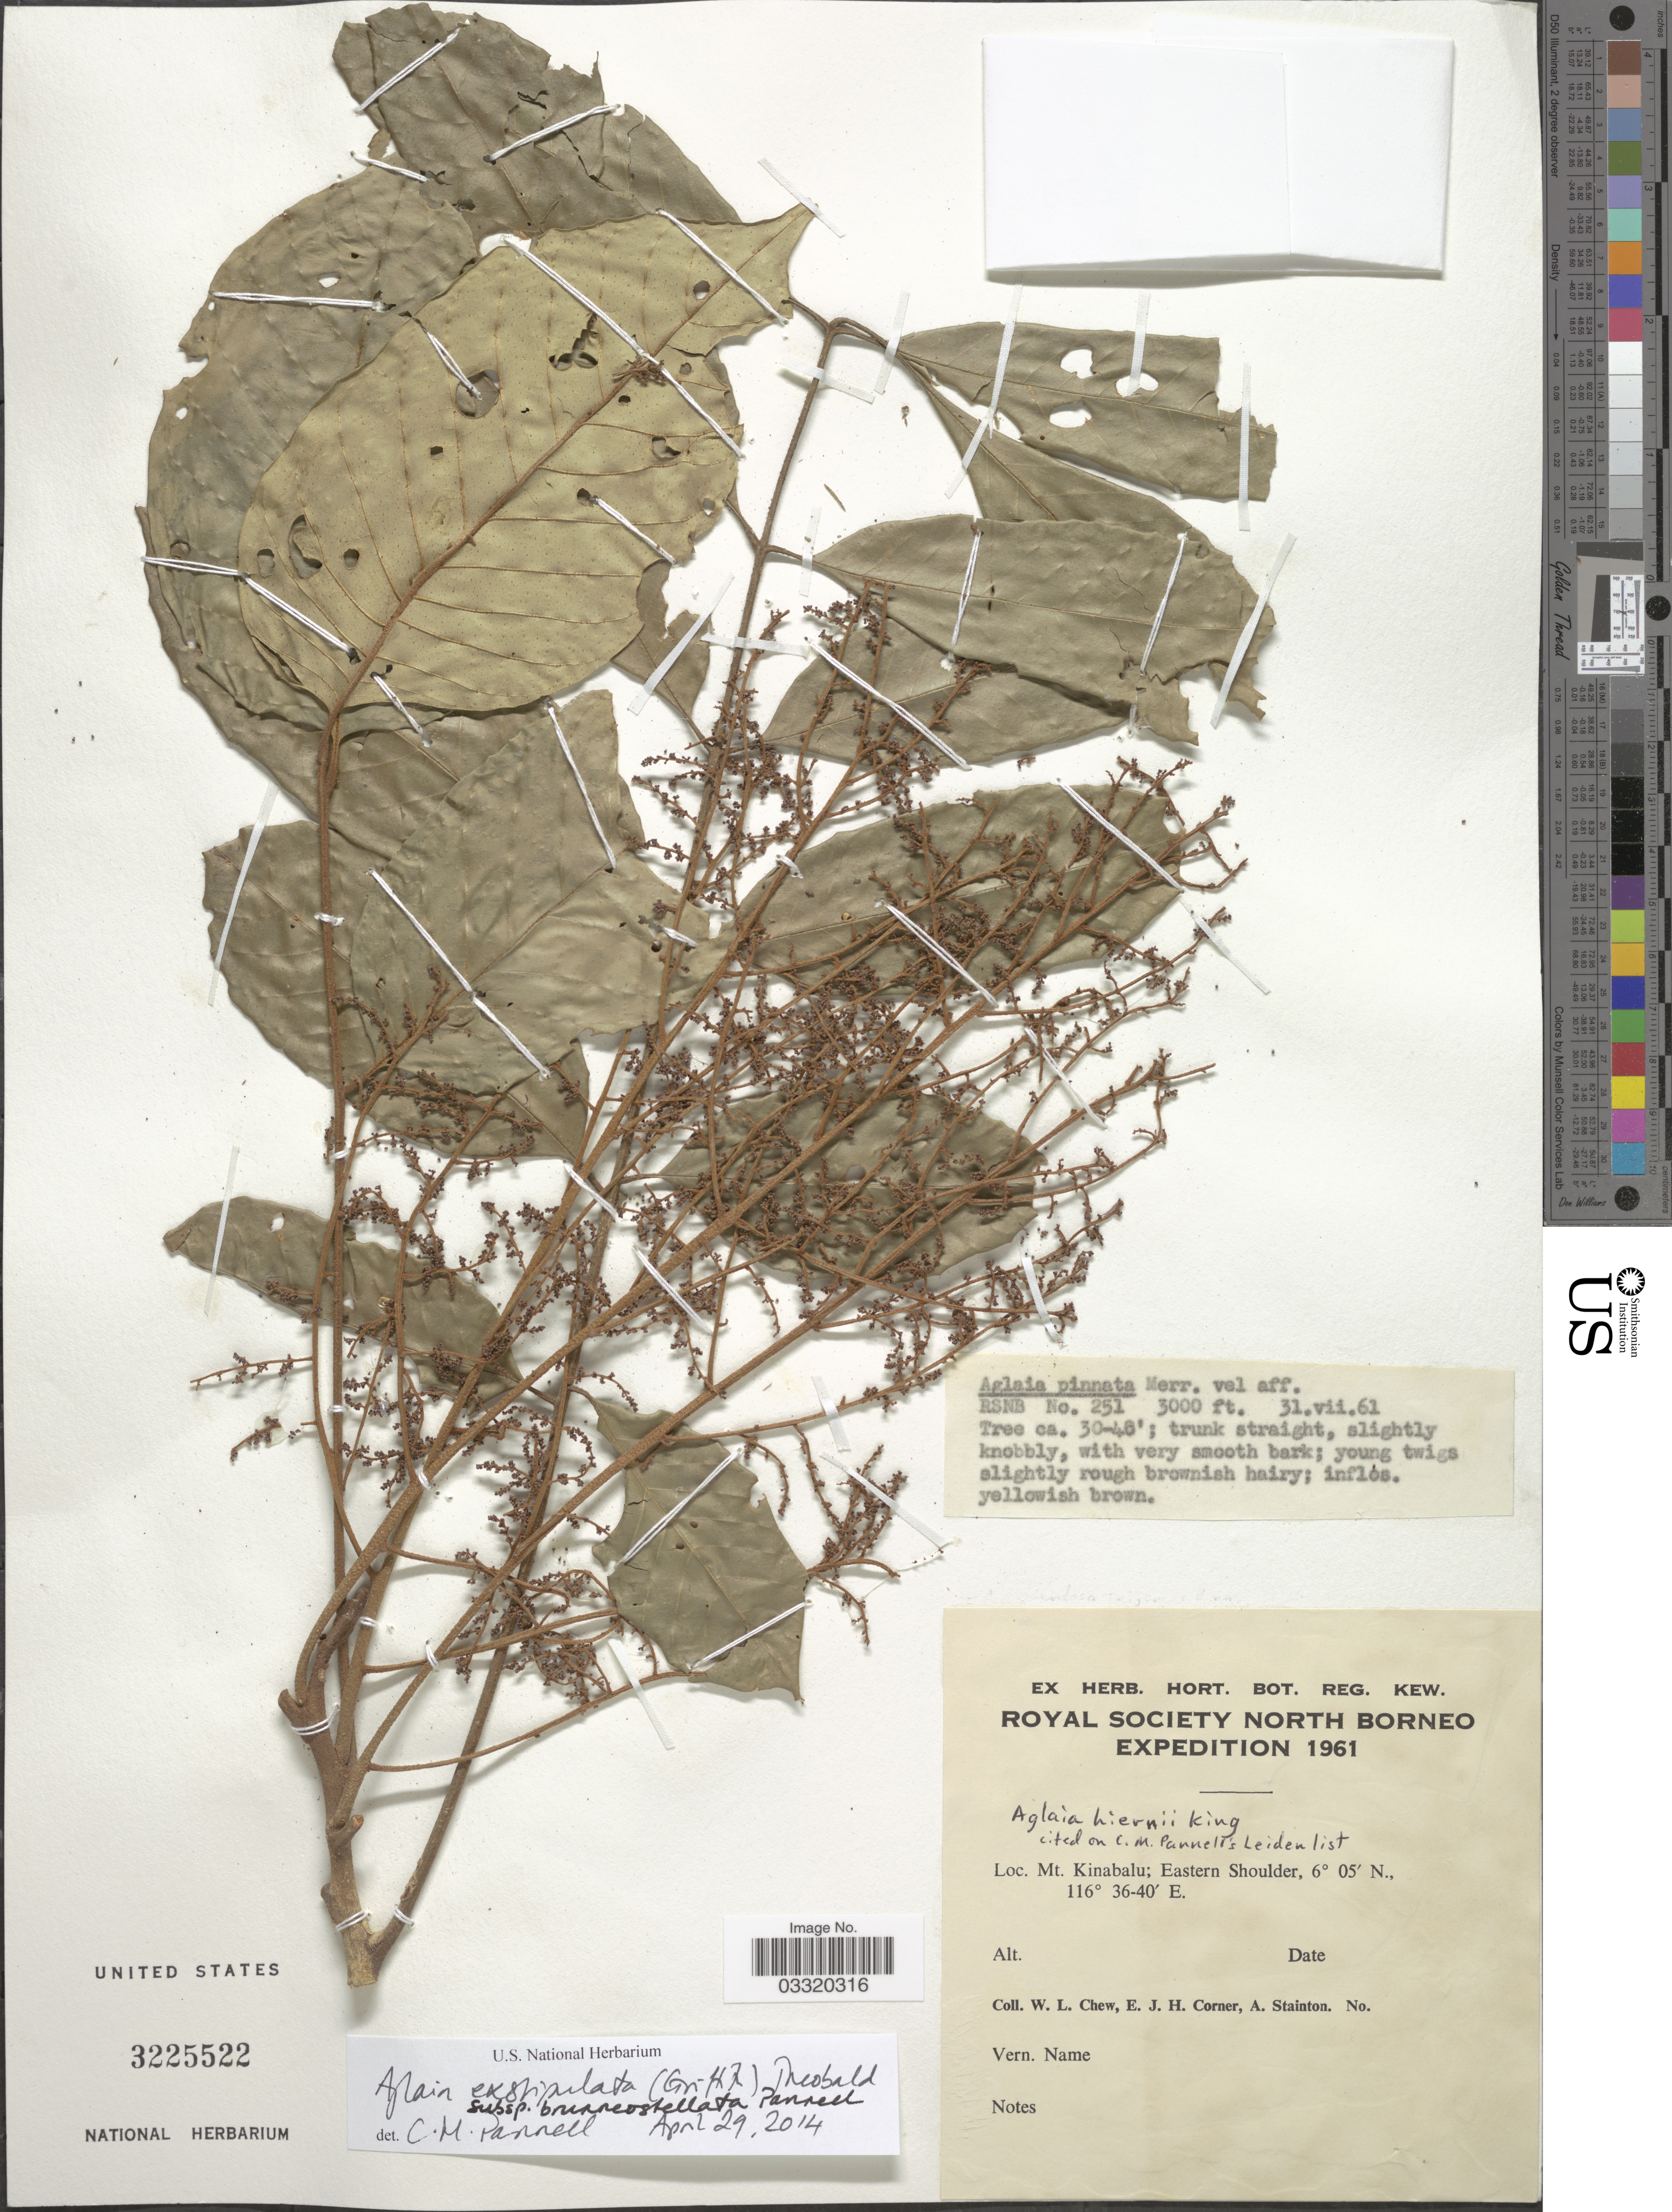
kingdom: Plantae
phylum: Tracheophyta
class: Magnoliopsida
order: Sapindales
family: Meliaceae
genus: Aglaia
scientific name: Aglaia exstipulata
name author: W.L. Theob.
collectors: W. Chew, E. Corner & A. Stainton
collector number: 251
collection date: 1961-07-31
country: Malaysia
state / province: Sabah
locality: North Borneo. Mt. Kinabalu; Eastern Shoulder.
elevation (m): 914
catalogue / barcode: US 3225522